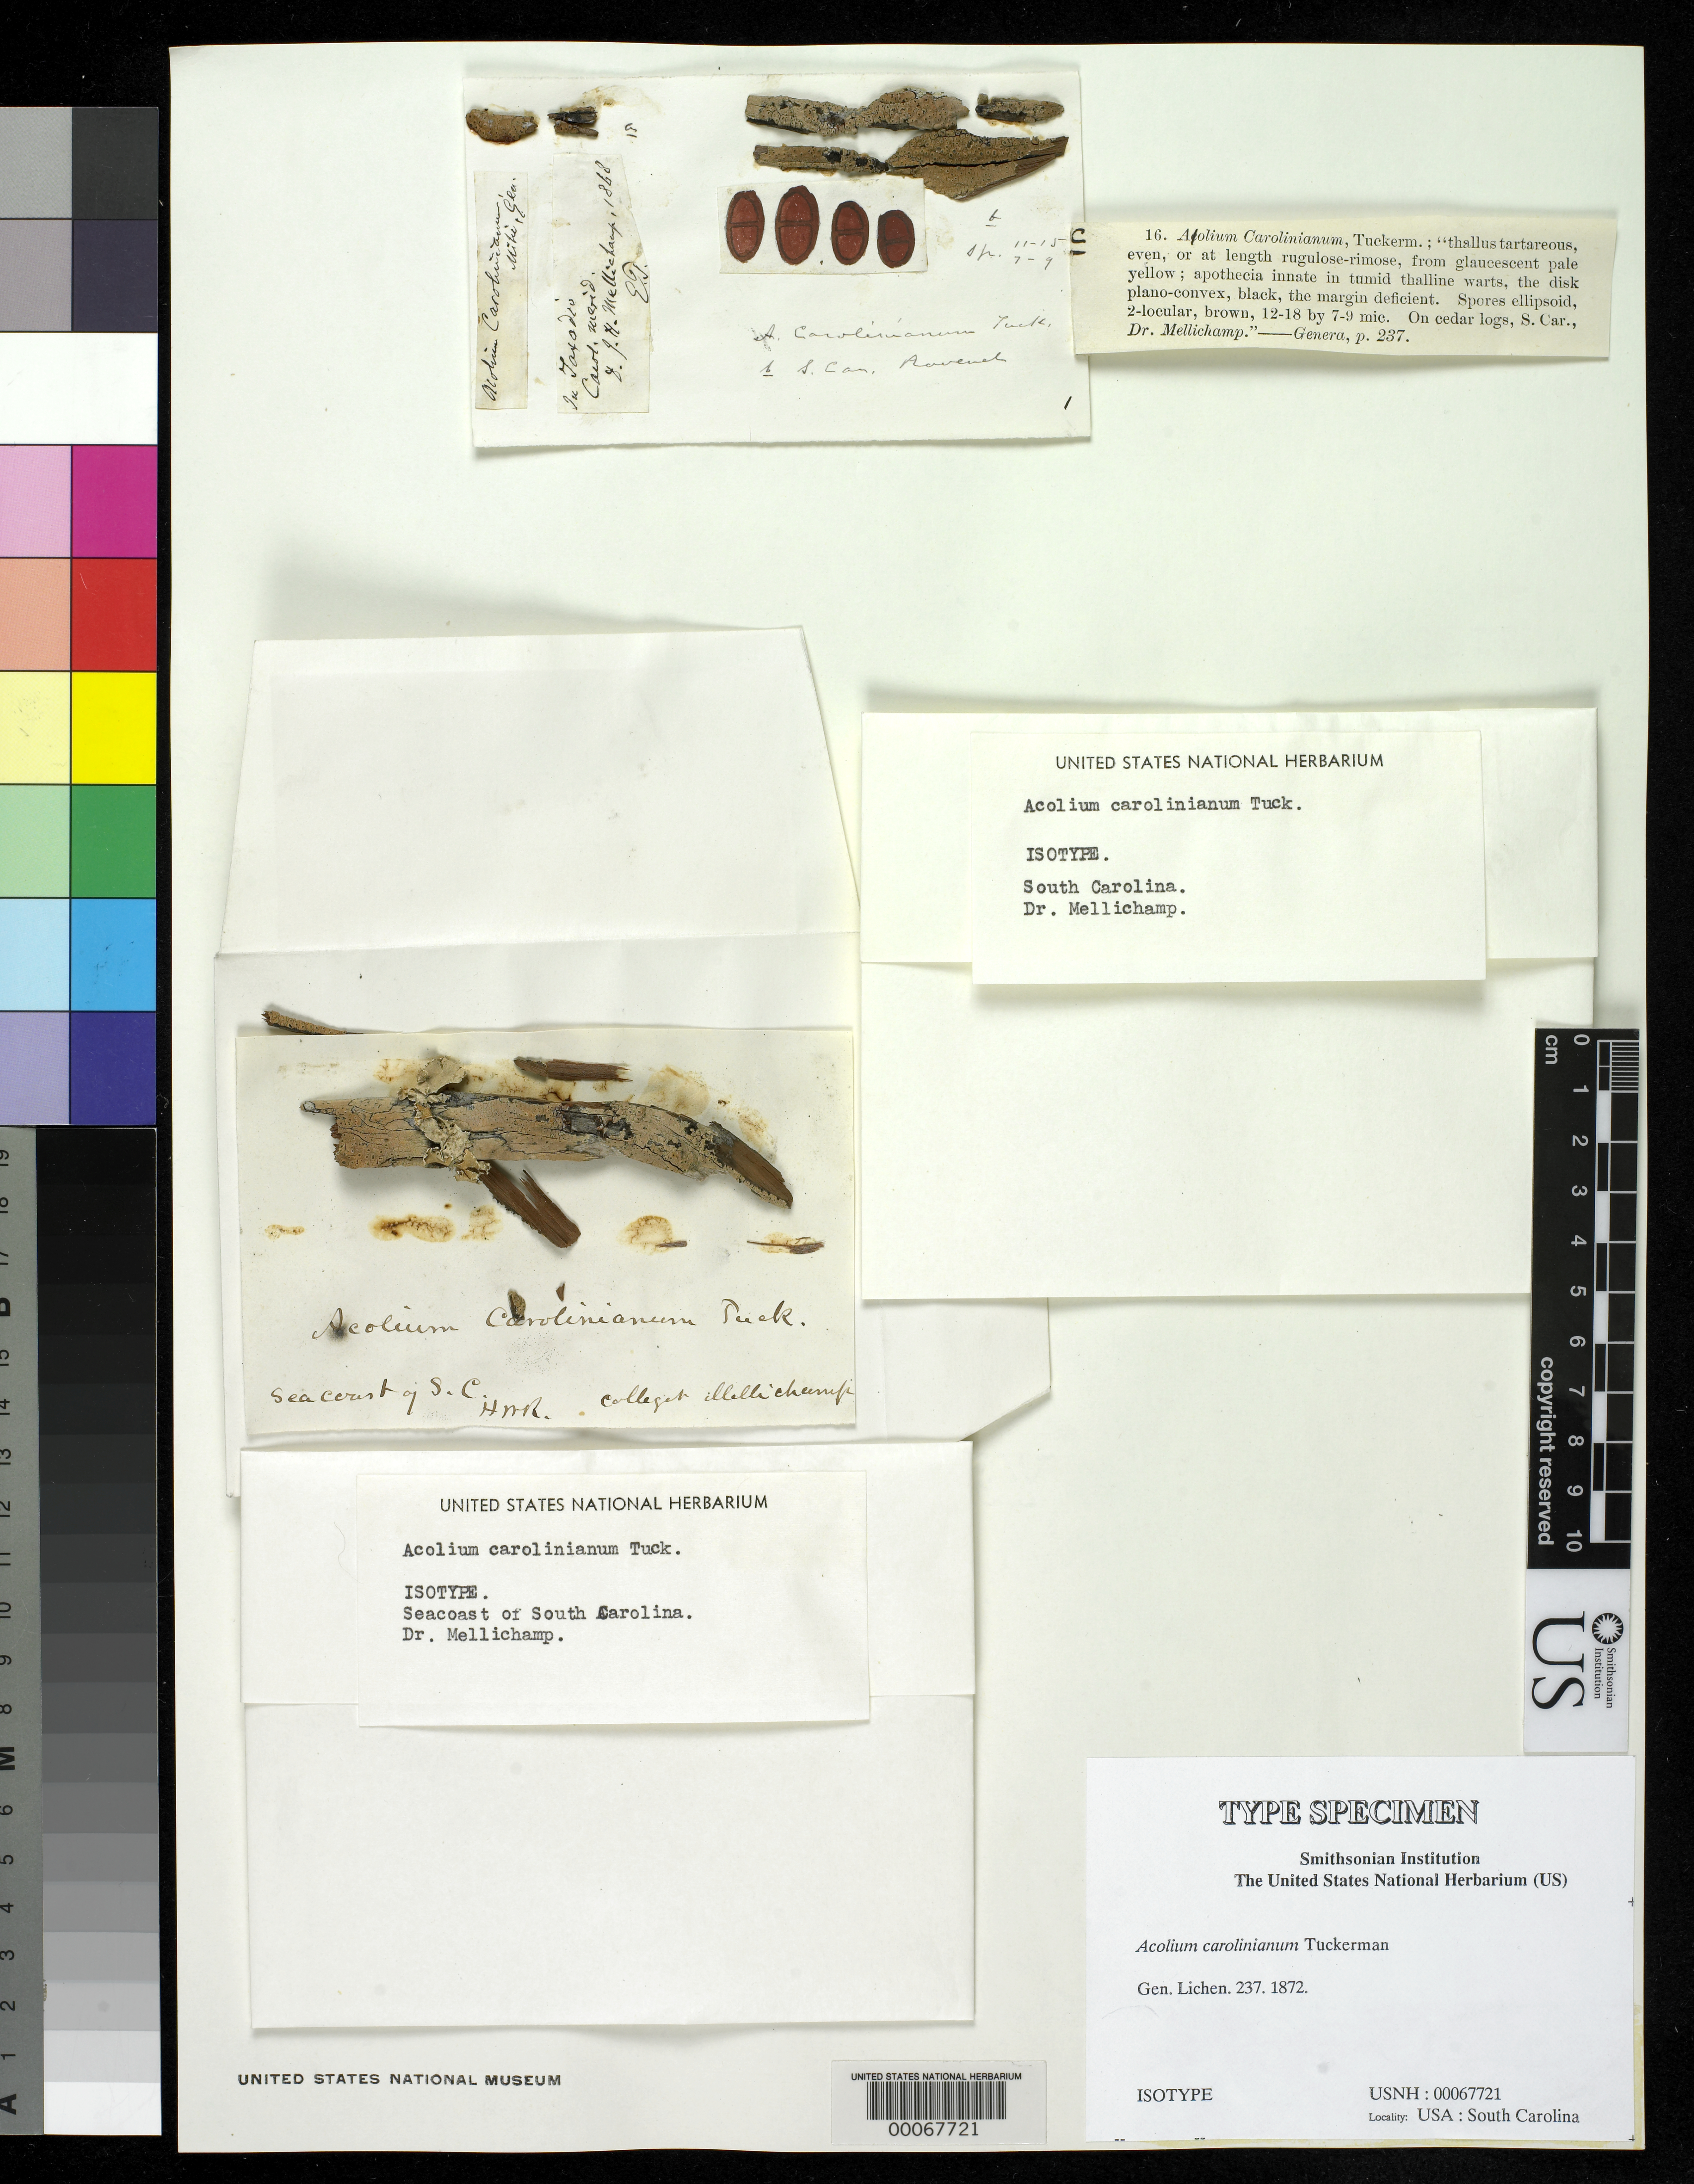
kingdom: Fungi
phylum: Ascomycota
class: Lecanoromycetes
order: Caliciales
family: Caliciaceae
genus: Acolium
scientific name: Acolium carolinianum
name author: Tuck.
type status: Isotype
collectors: J. H. Mellichamp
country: United States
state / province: South Carolina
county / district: Beaufort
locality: Bluffton.